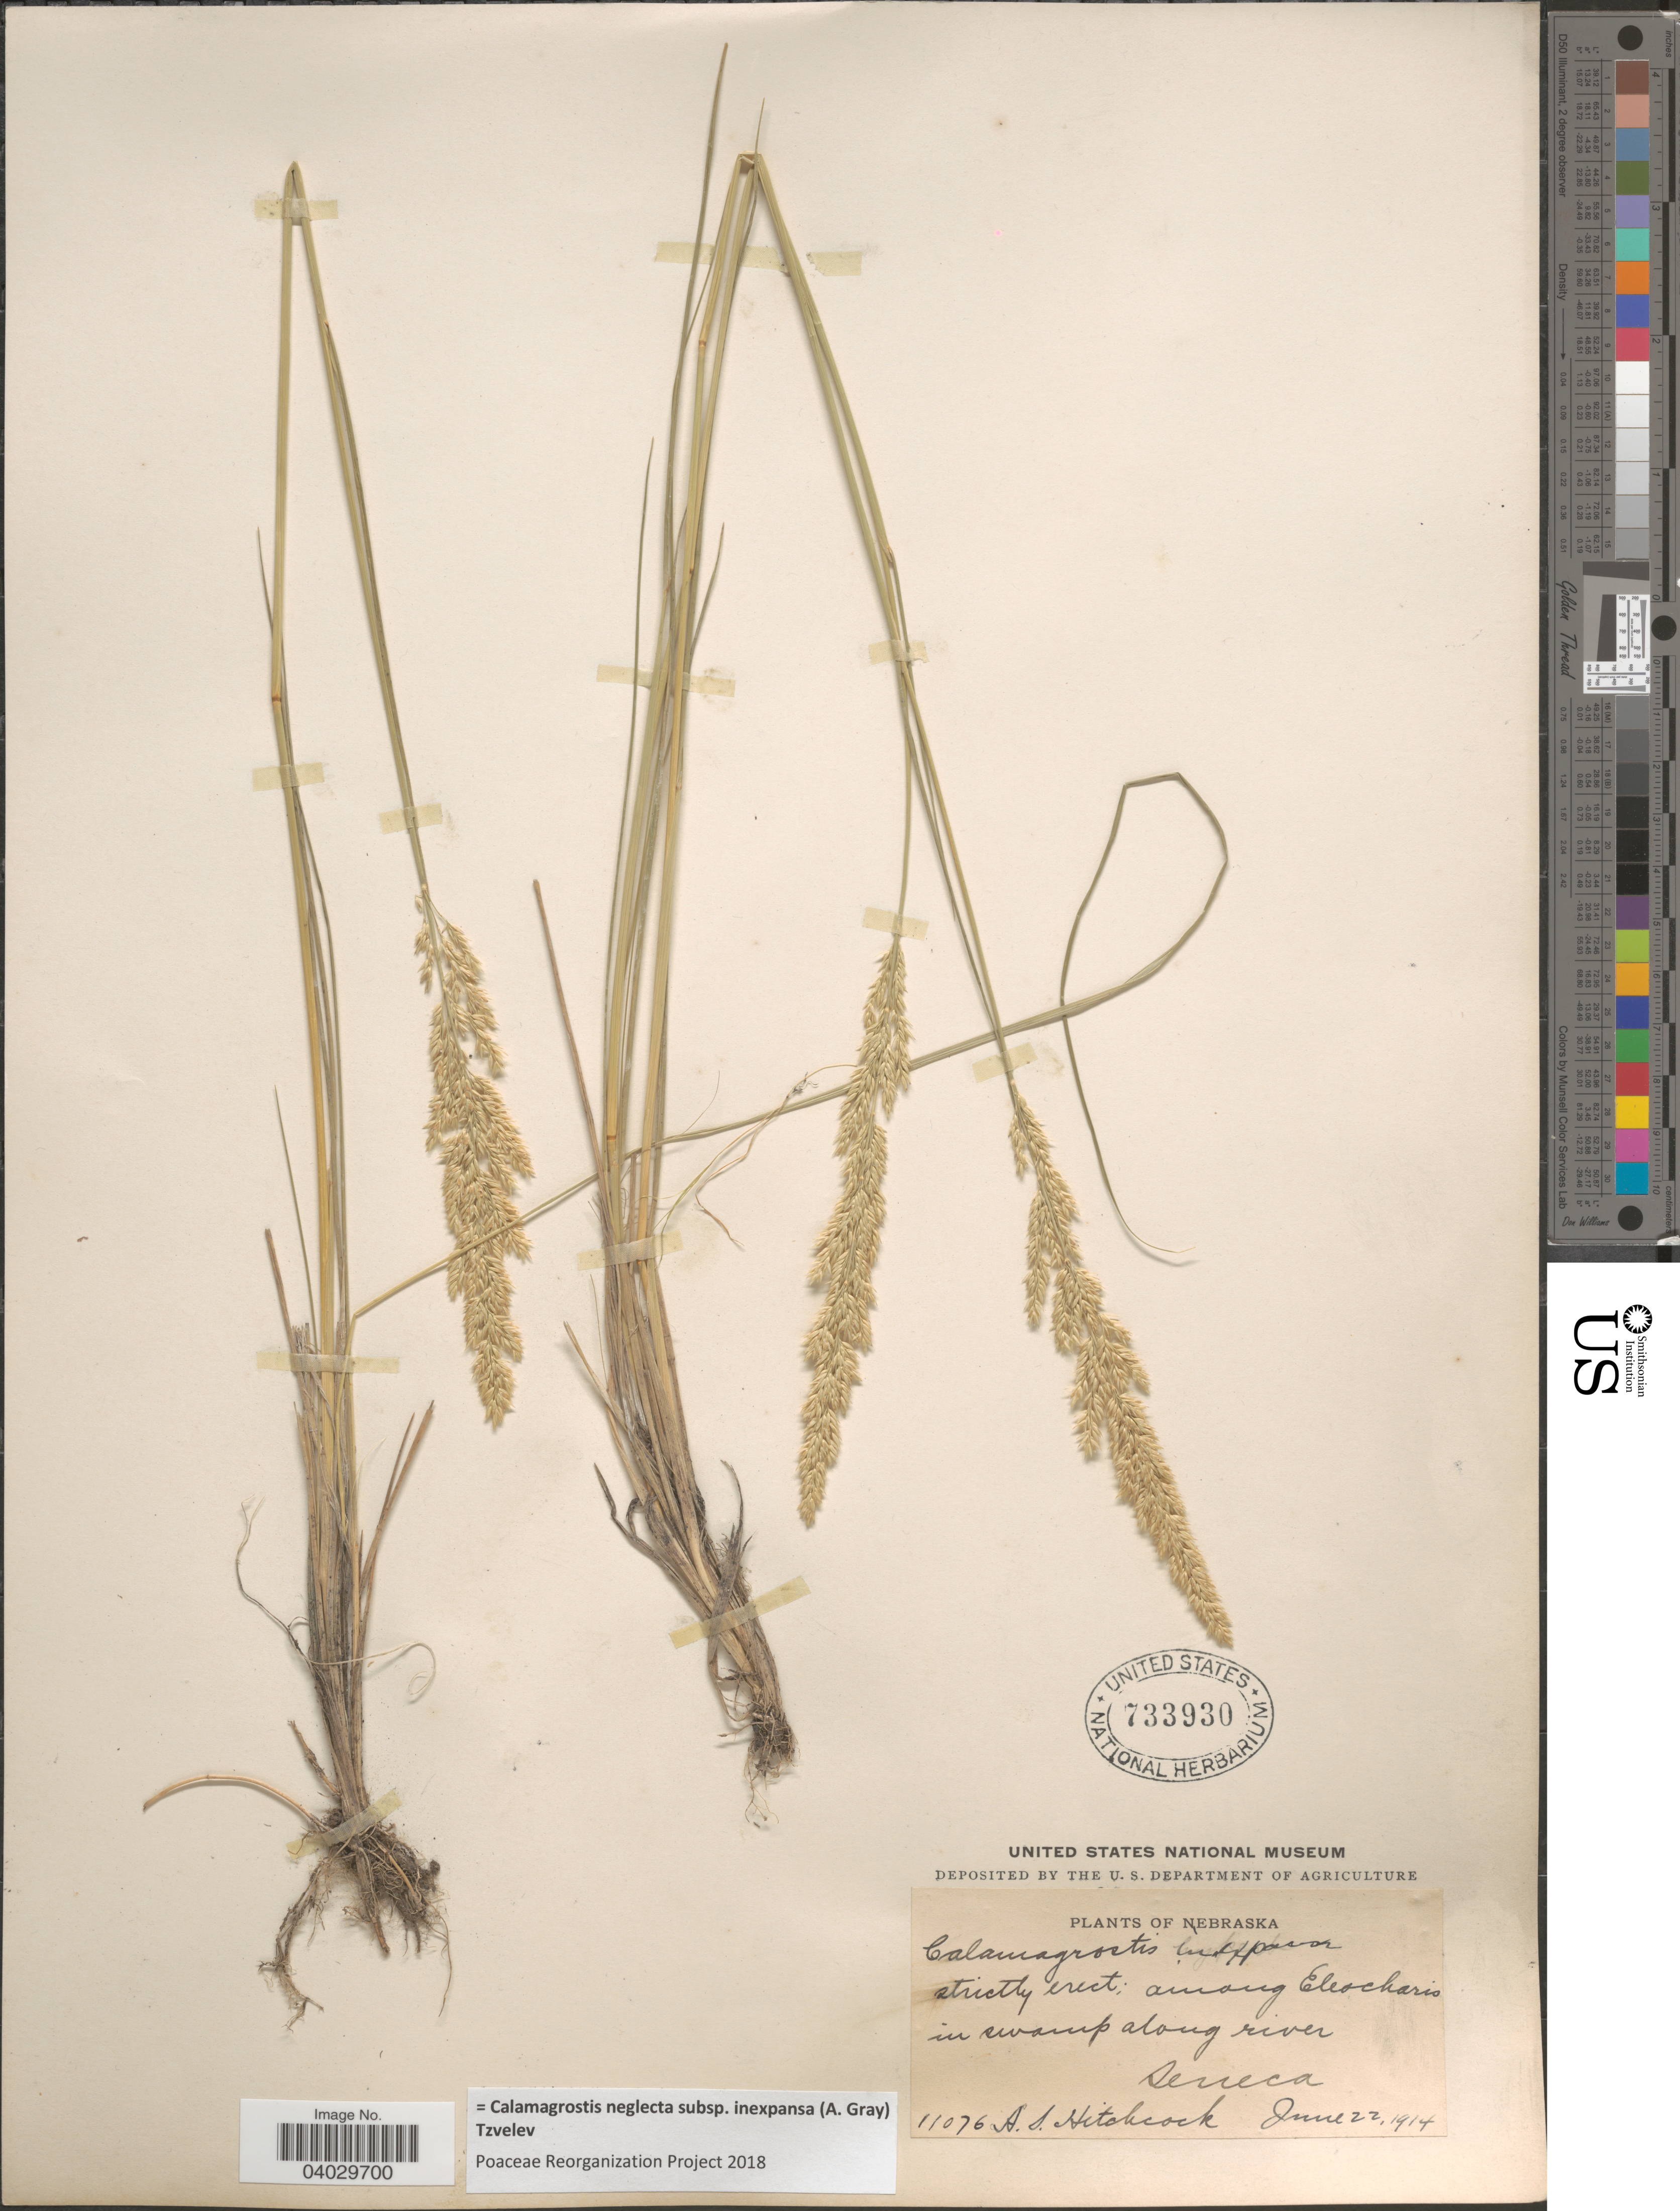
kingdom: Plantae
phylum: Tracheophyta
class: Liliopsida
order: Poales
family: Poaceae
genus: Calamagrostis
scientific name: Calamagrostis neglecta subsp. inexpansa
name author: (A. Gray) Tzvelev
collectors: A. S. Hitchcock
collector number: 11076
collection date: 1914-06-22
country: United States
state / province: Nebraska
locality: Seneca.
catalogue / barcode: US 733930